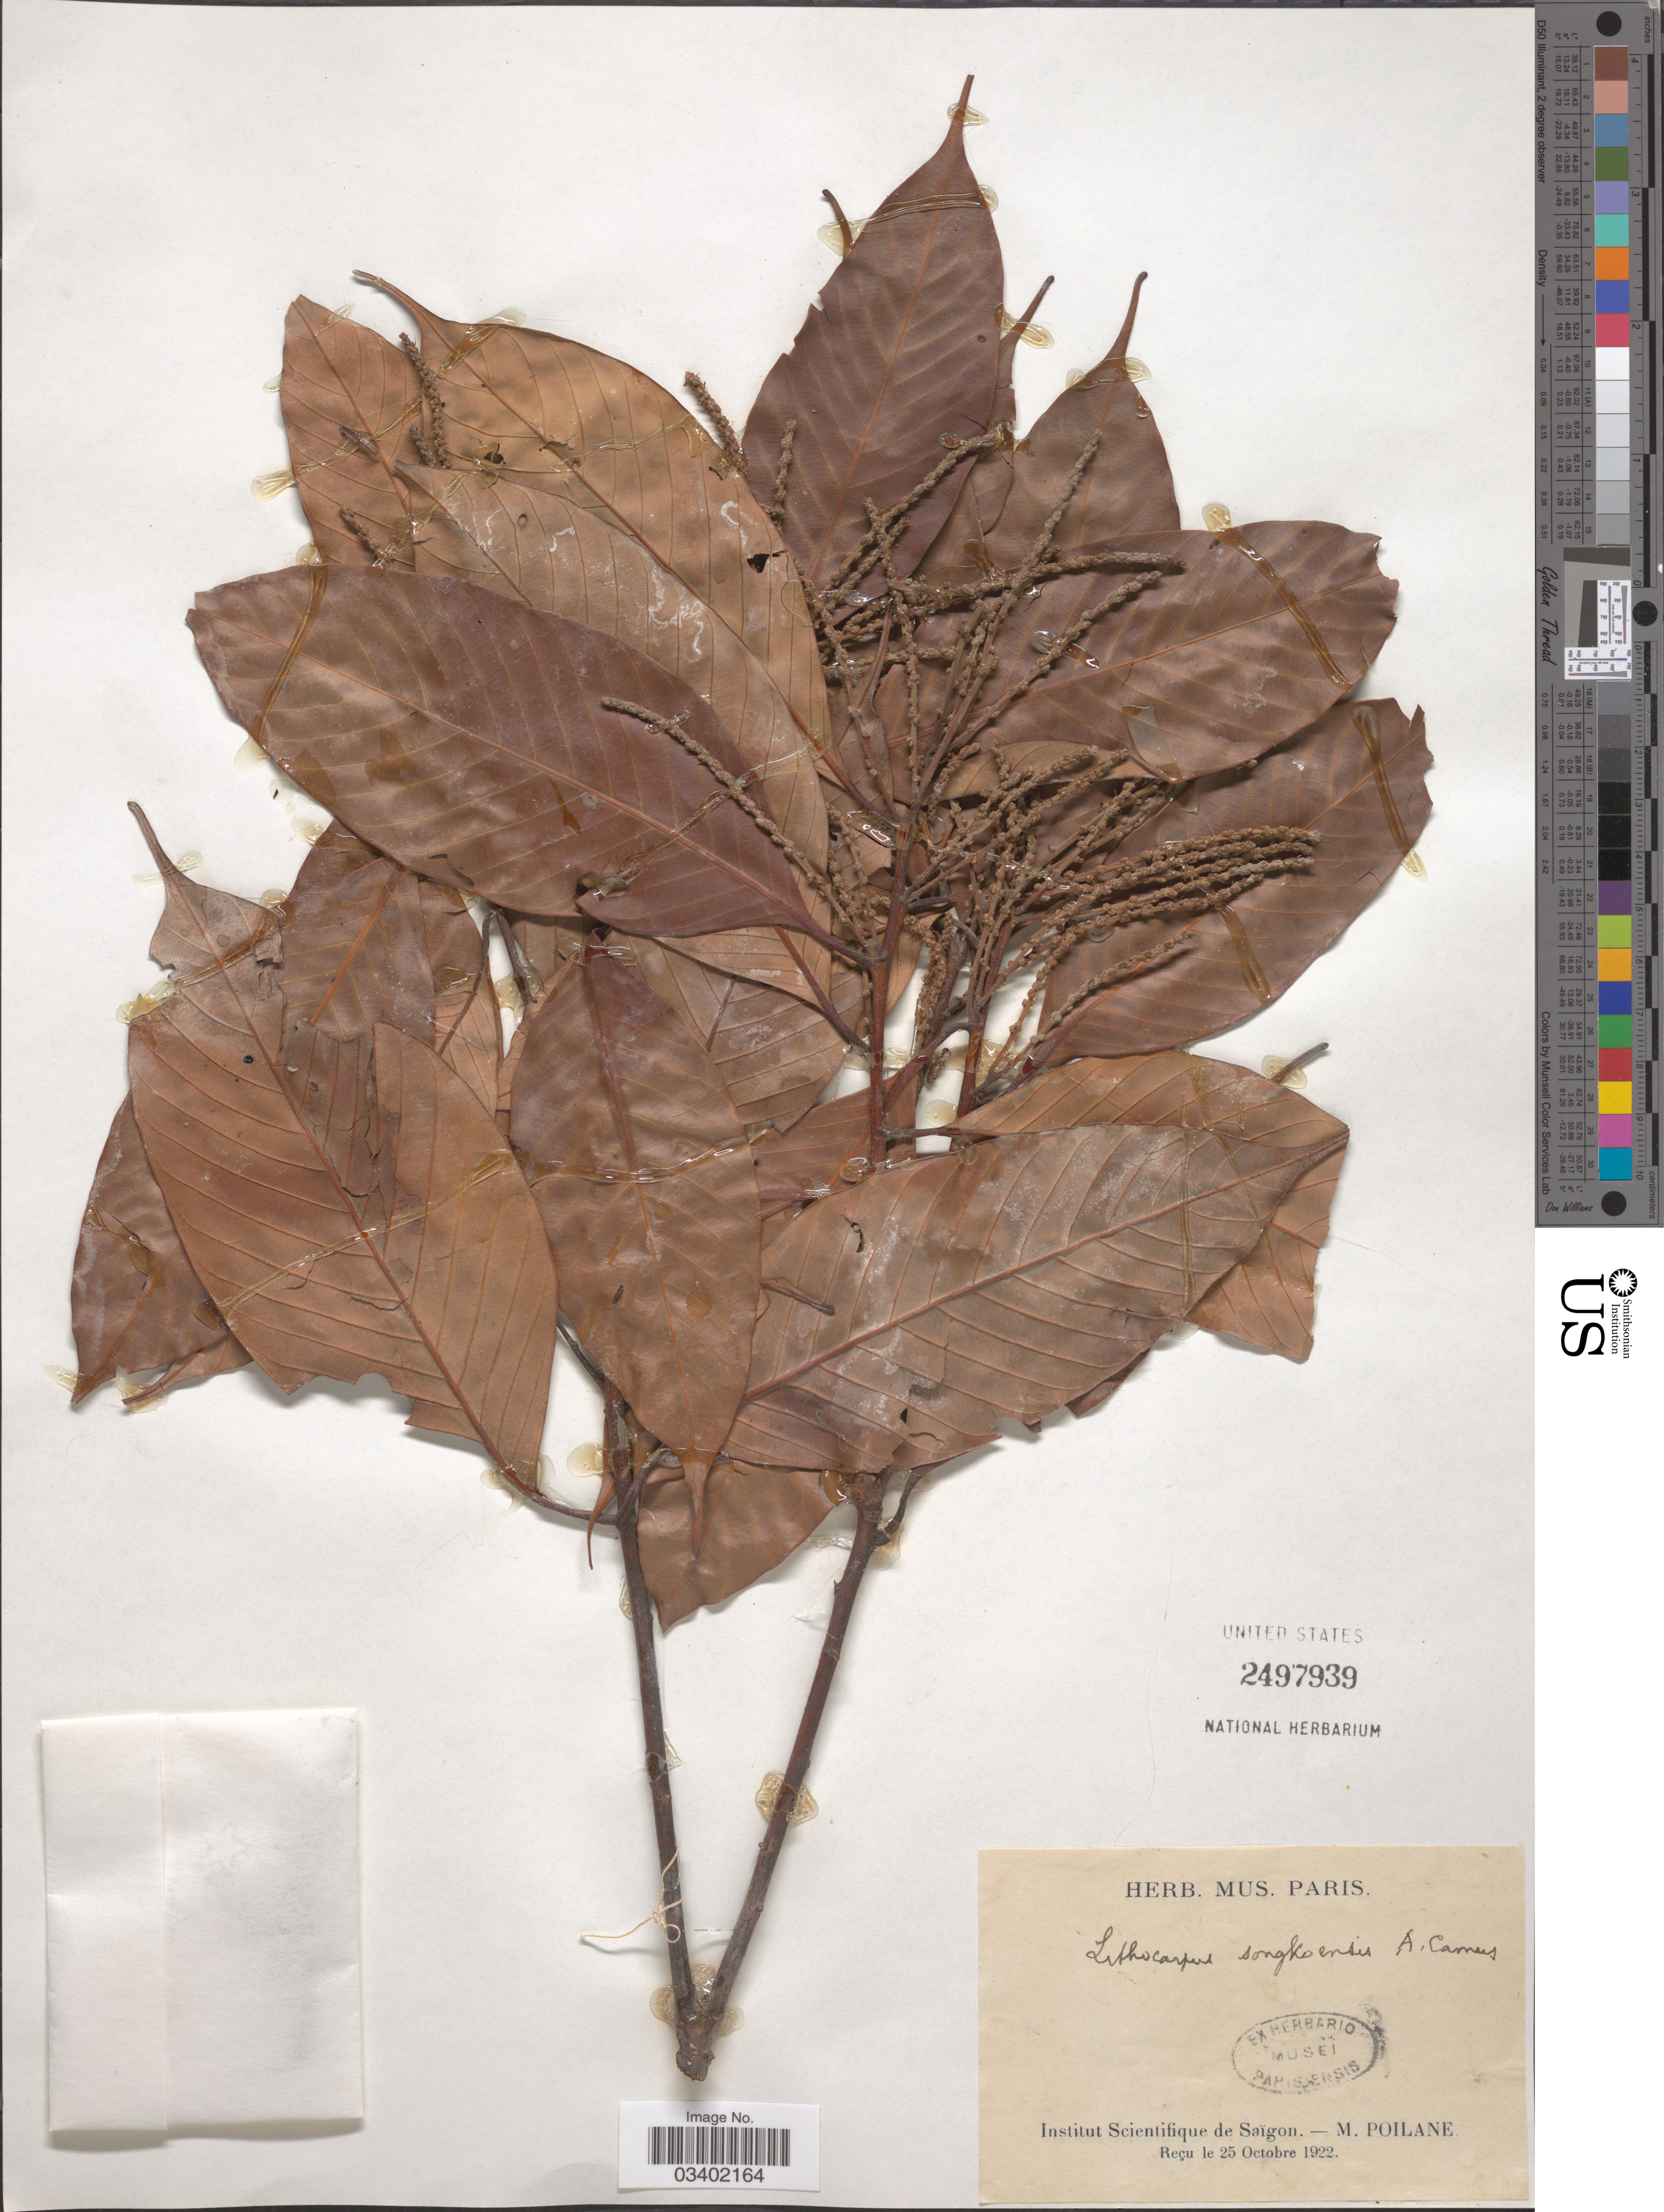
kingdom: Plantae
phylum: Tracheophyta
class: Magnoliopsida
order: Fagales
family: Betulaceae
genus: Betula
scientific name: Betula songkoensis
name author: A. Camus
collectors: M. Poilane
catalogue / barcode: US 2497939